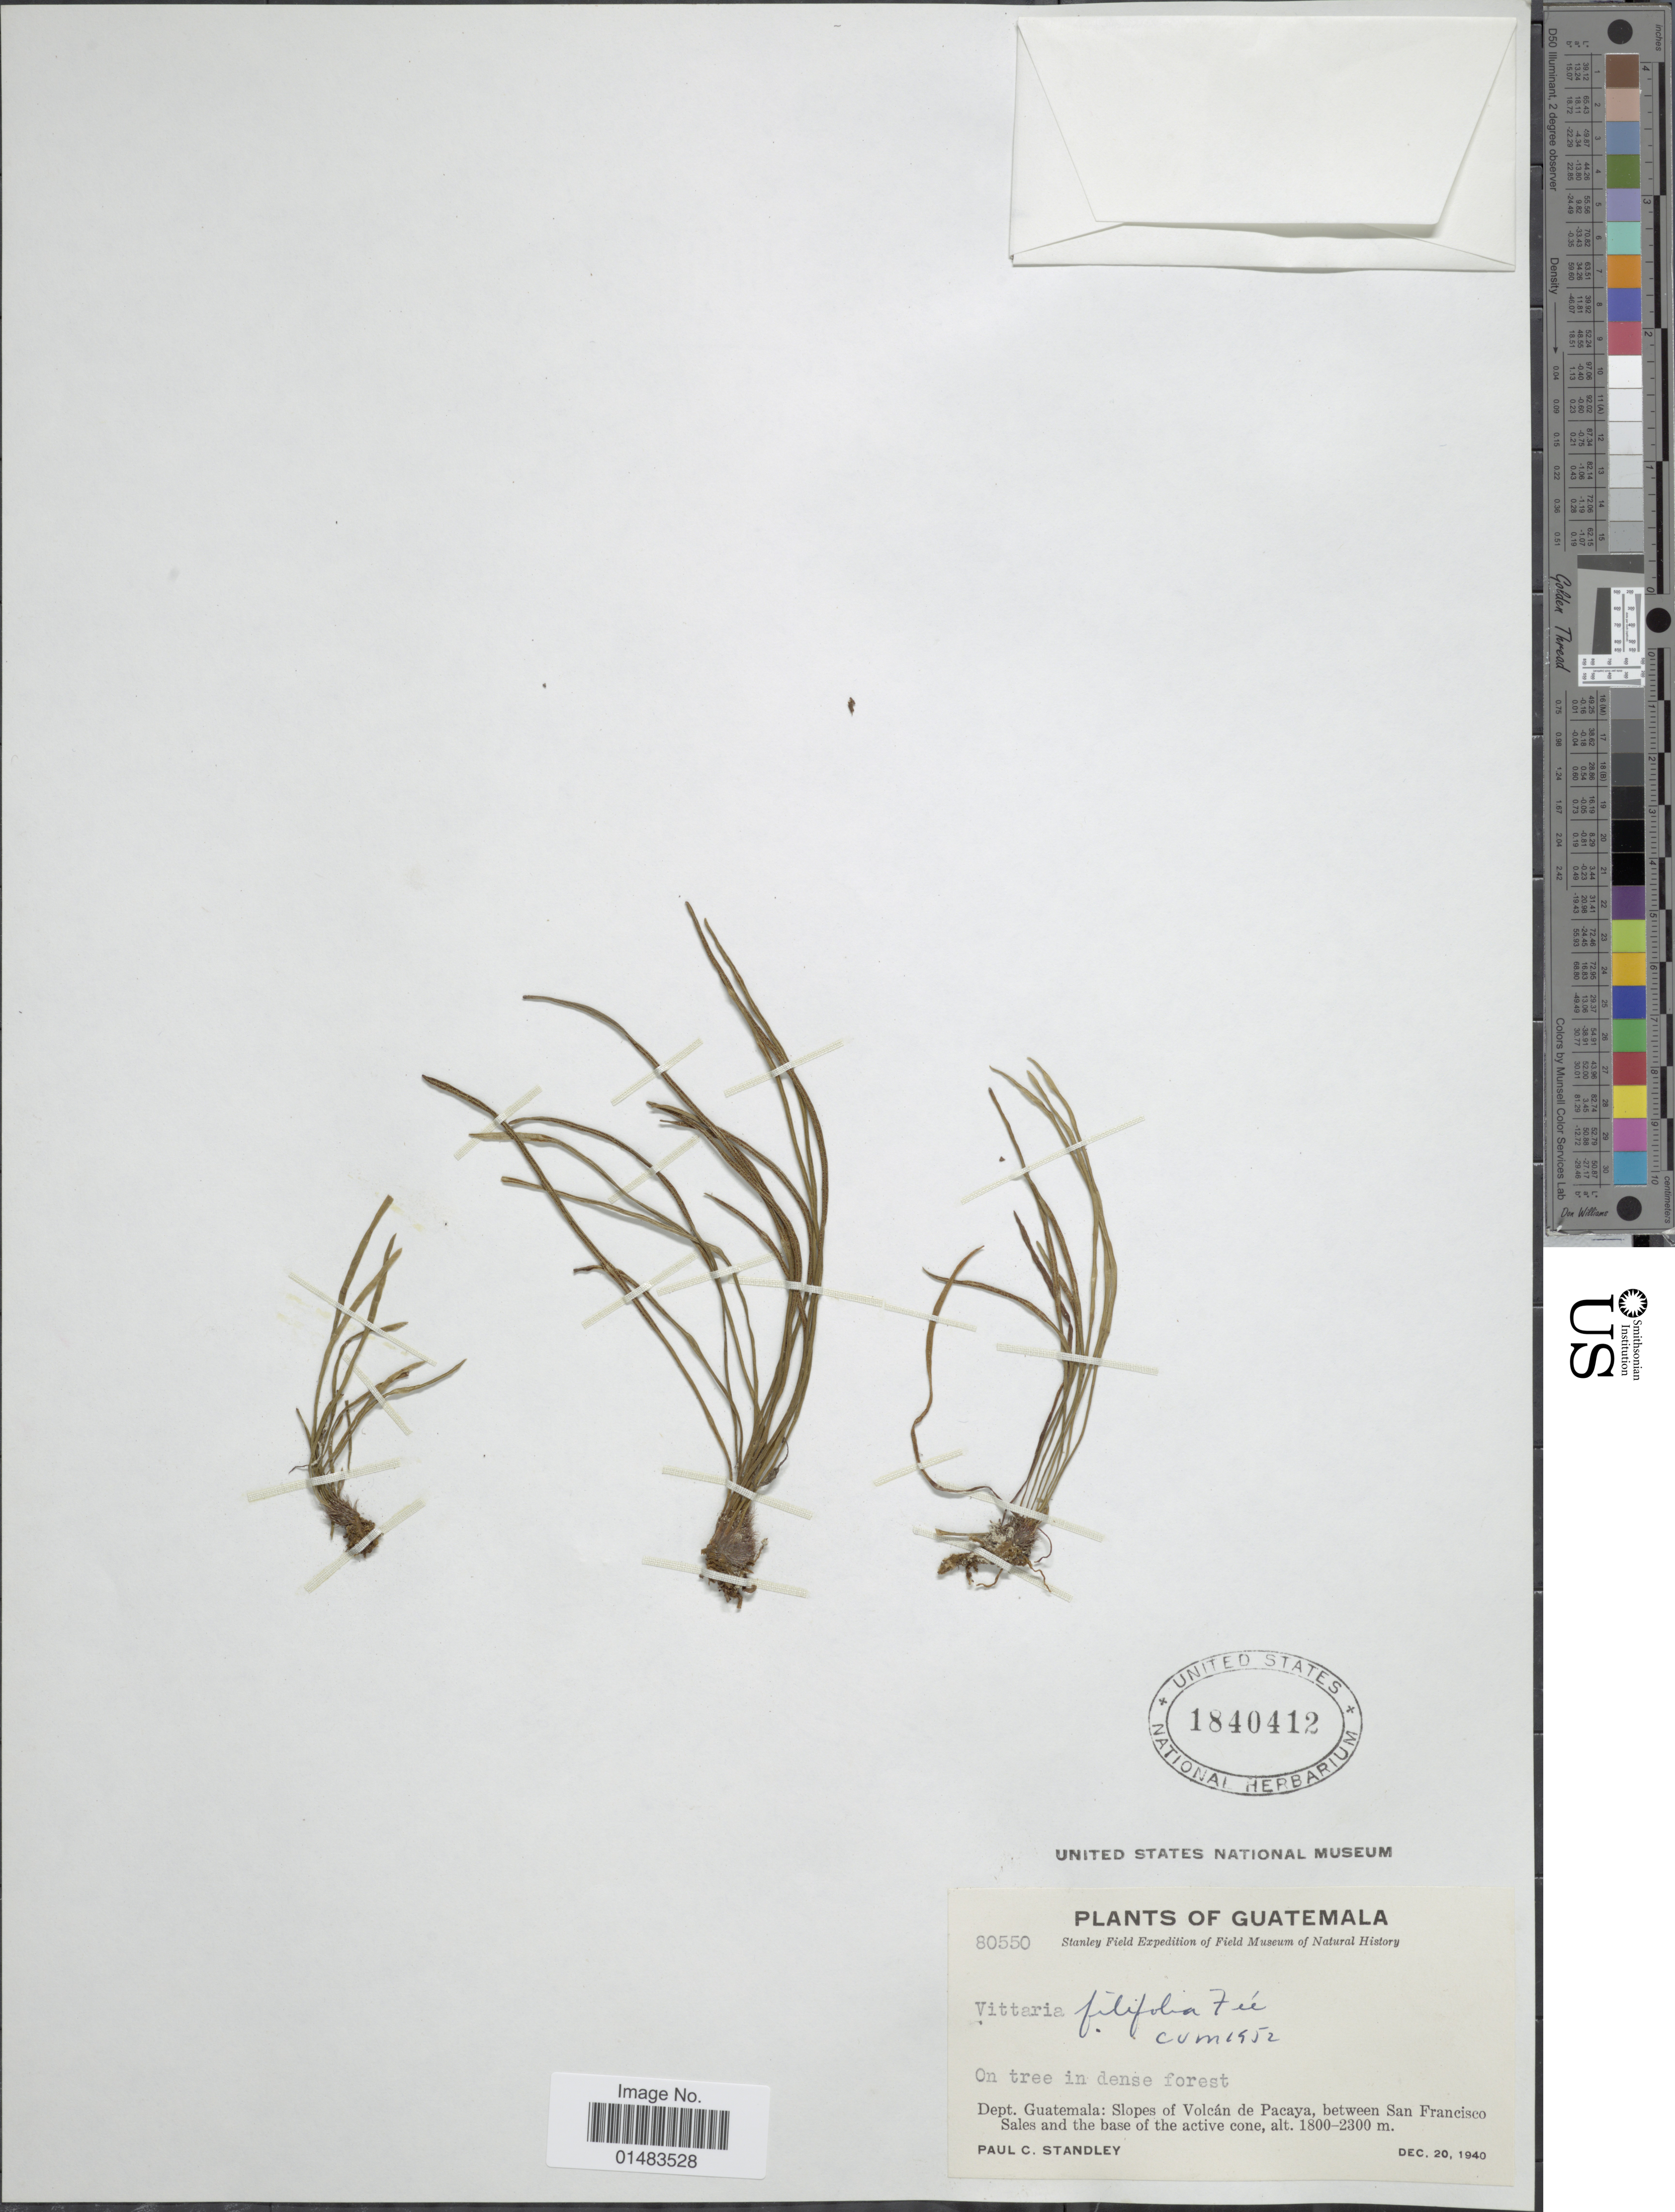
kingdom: Plantae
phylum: Tracheophyta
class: Polypodiopsida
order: Polypodiales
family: Pteridaceae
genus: Vittaria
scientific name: Vittaria graminifolia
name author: Kaulf.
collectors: P. C. Standley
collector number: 80550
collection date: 1940-12-20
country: Guatemala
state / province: Guatemala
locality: Guatemala, Slopes of Volcan de Pacaya, between San Francisco Sales and the base of the active cone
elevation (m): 1800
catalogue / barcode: US 1840412